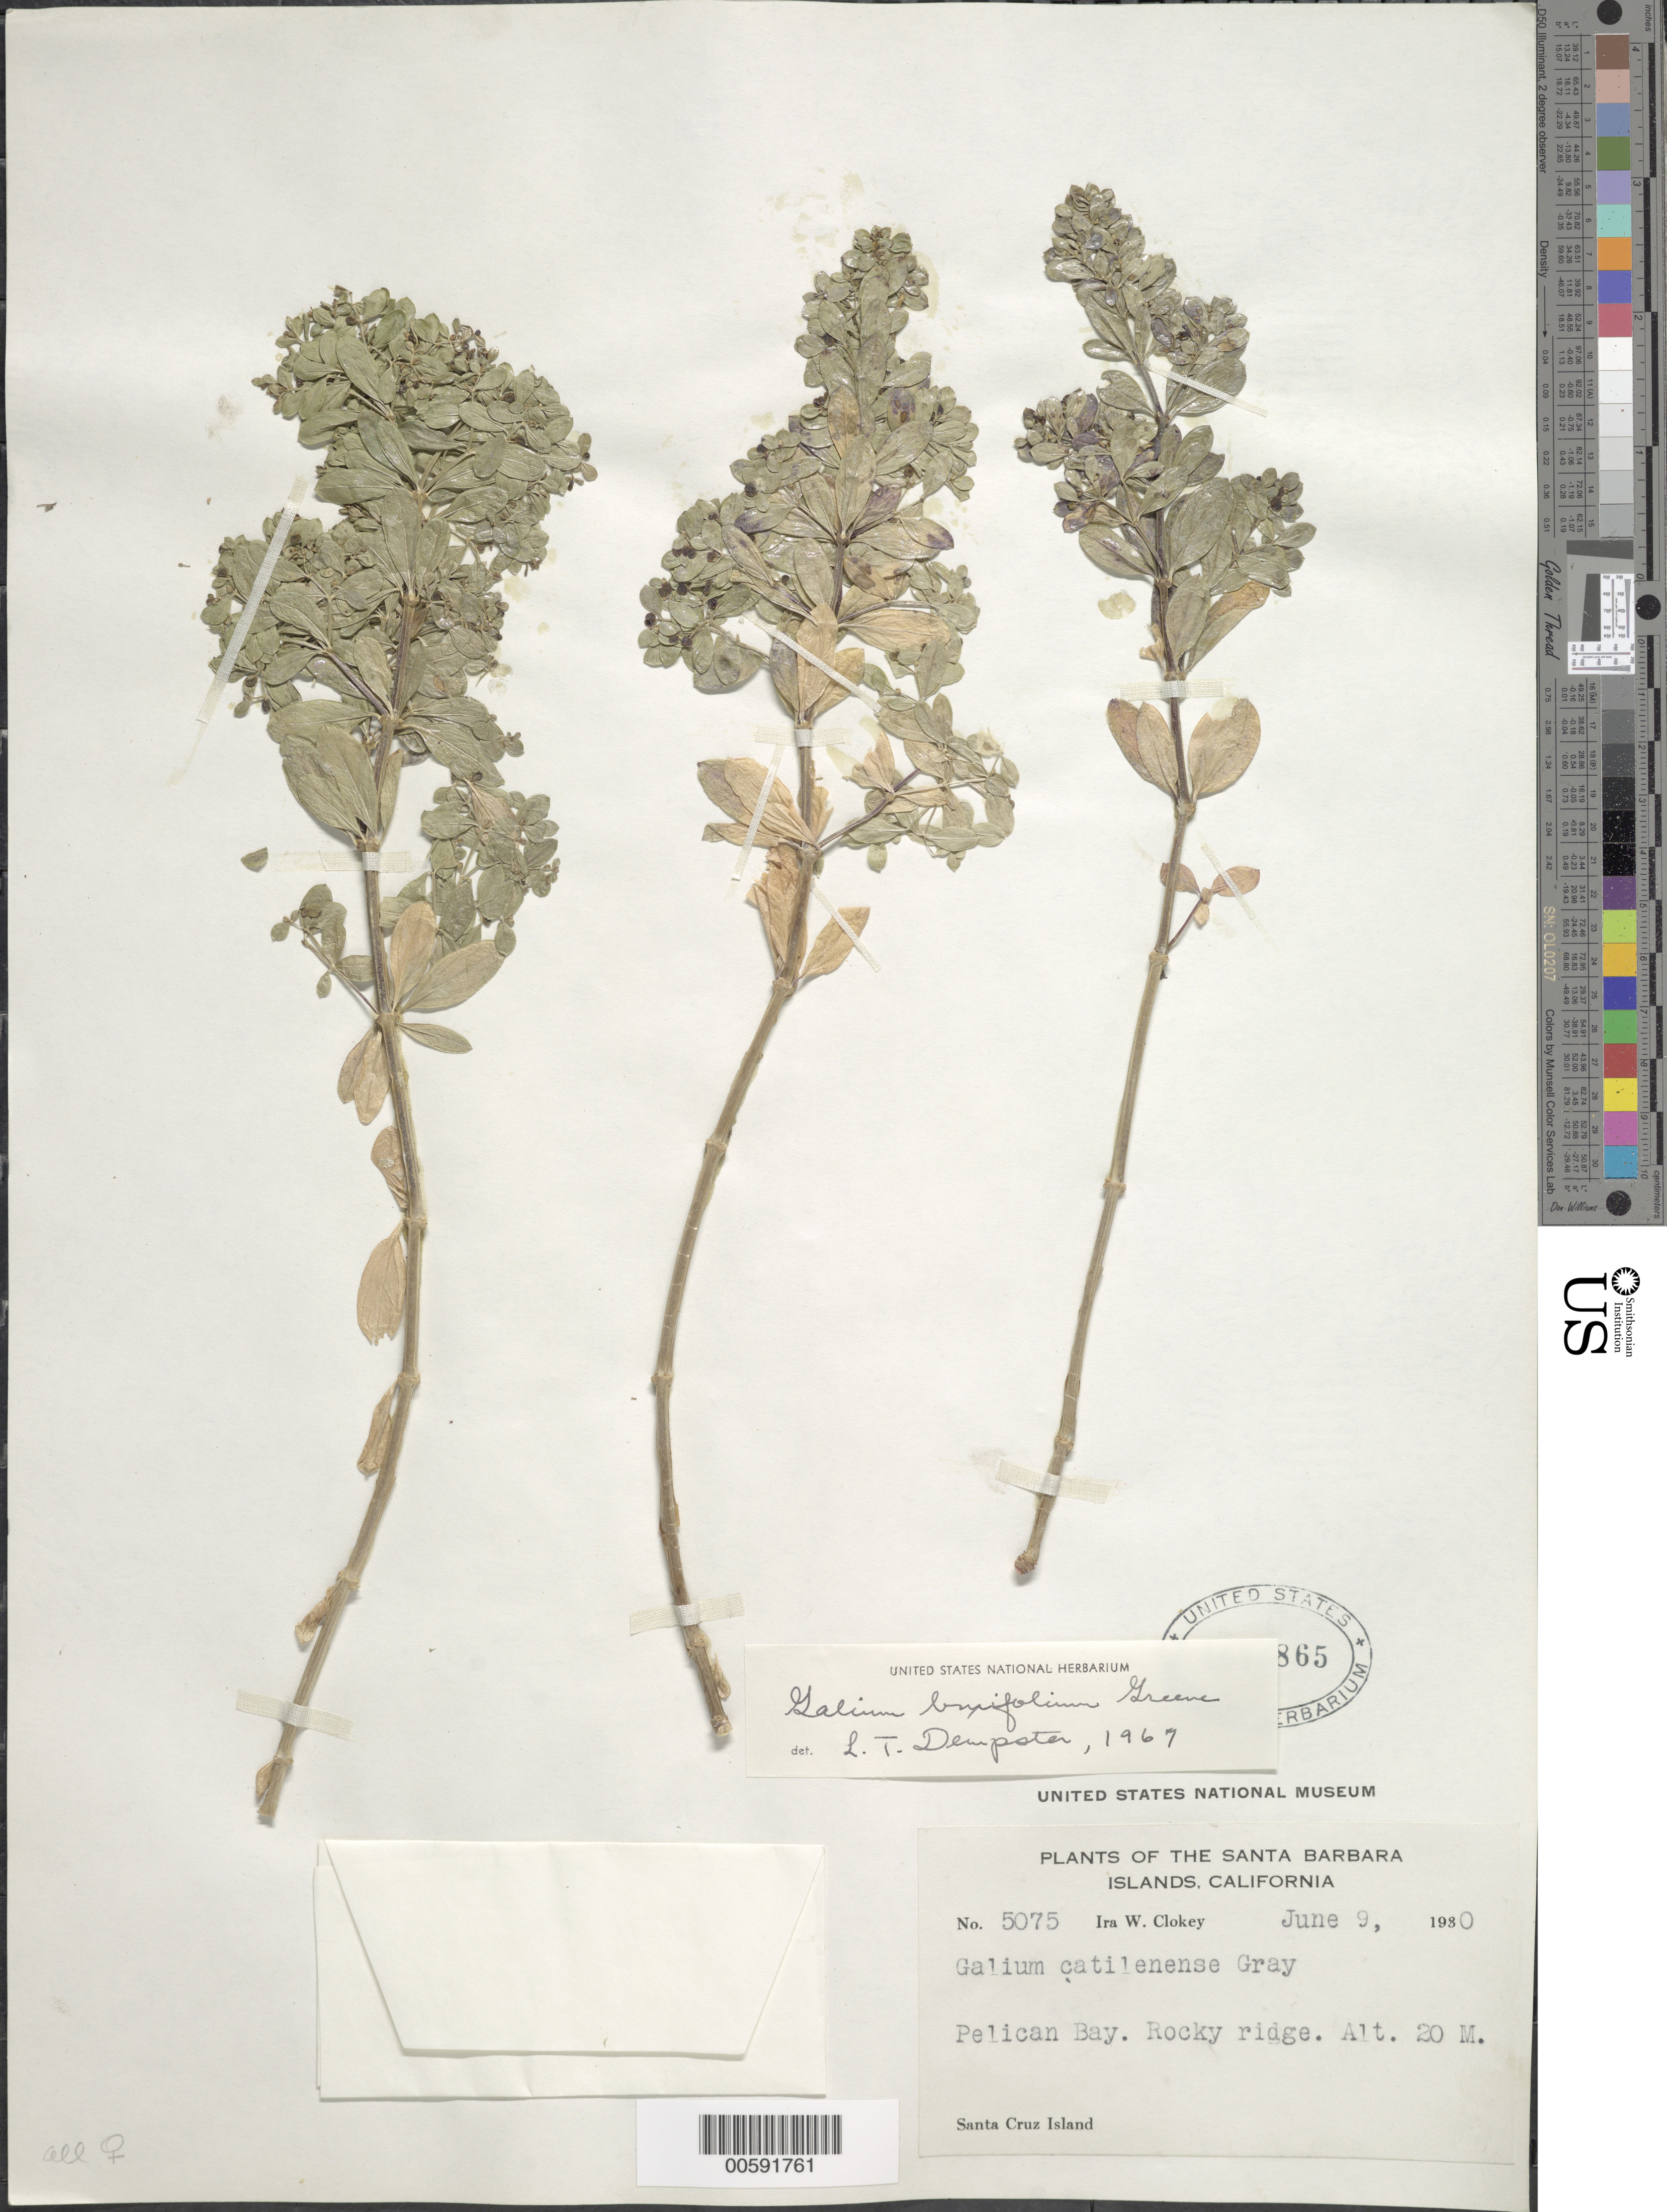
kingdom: Plantae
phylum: Tracheophyta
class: Magnoliopsida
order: Gentianales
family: Rubiaceae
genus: Galium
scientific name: Galium buxifolium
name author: Greene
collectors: I. W. Clokey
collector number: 5075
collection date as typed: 09 Jun 1930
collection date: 1930-06-09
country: United States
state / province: California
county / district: Santa Barbara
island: Santa Cruz Island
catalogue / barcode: US 1677865